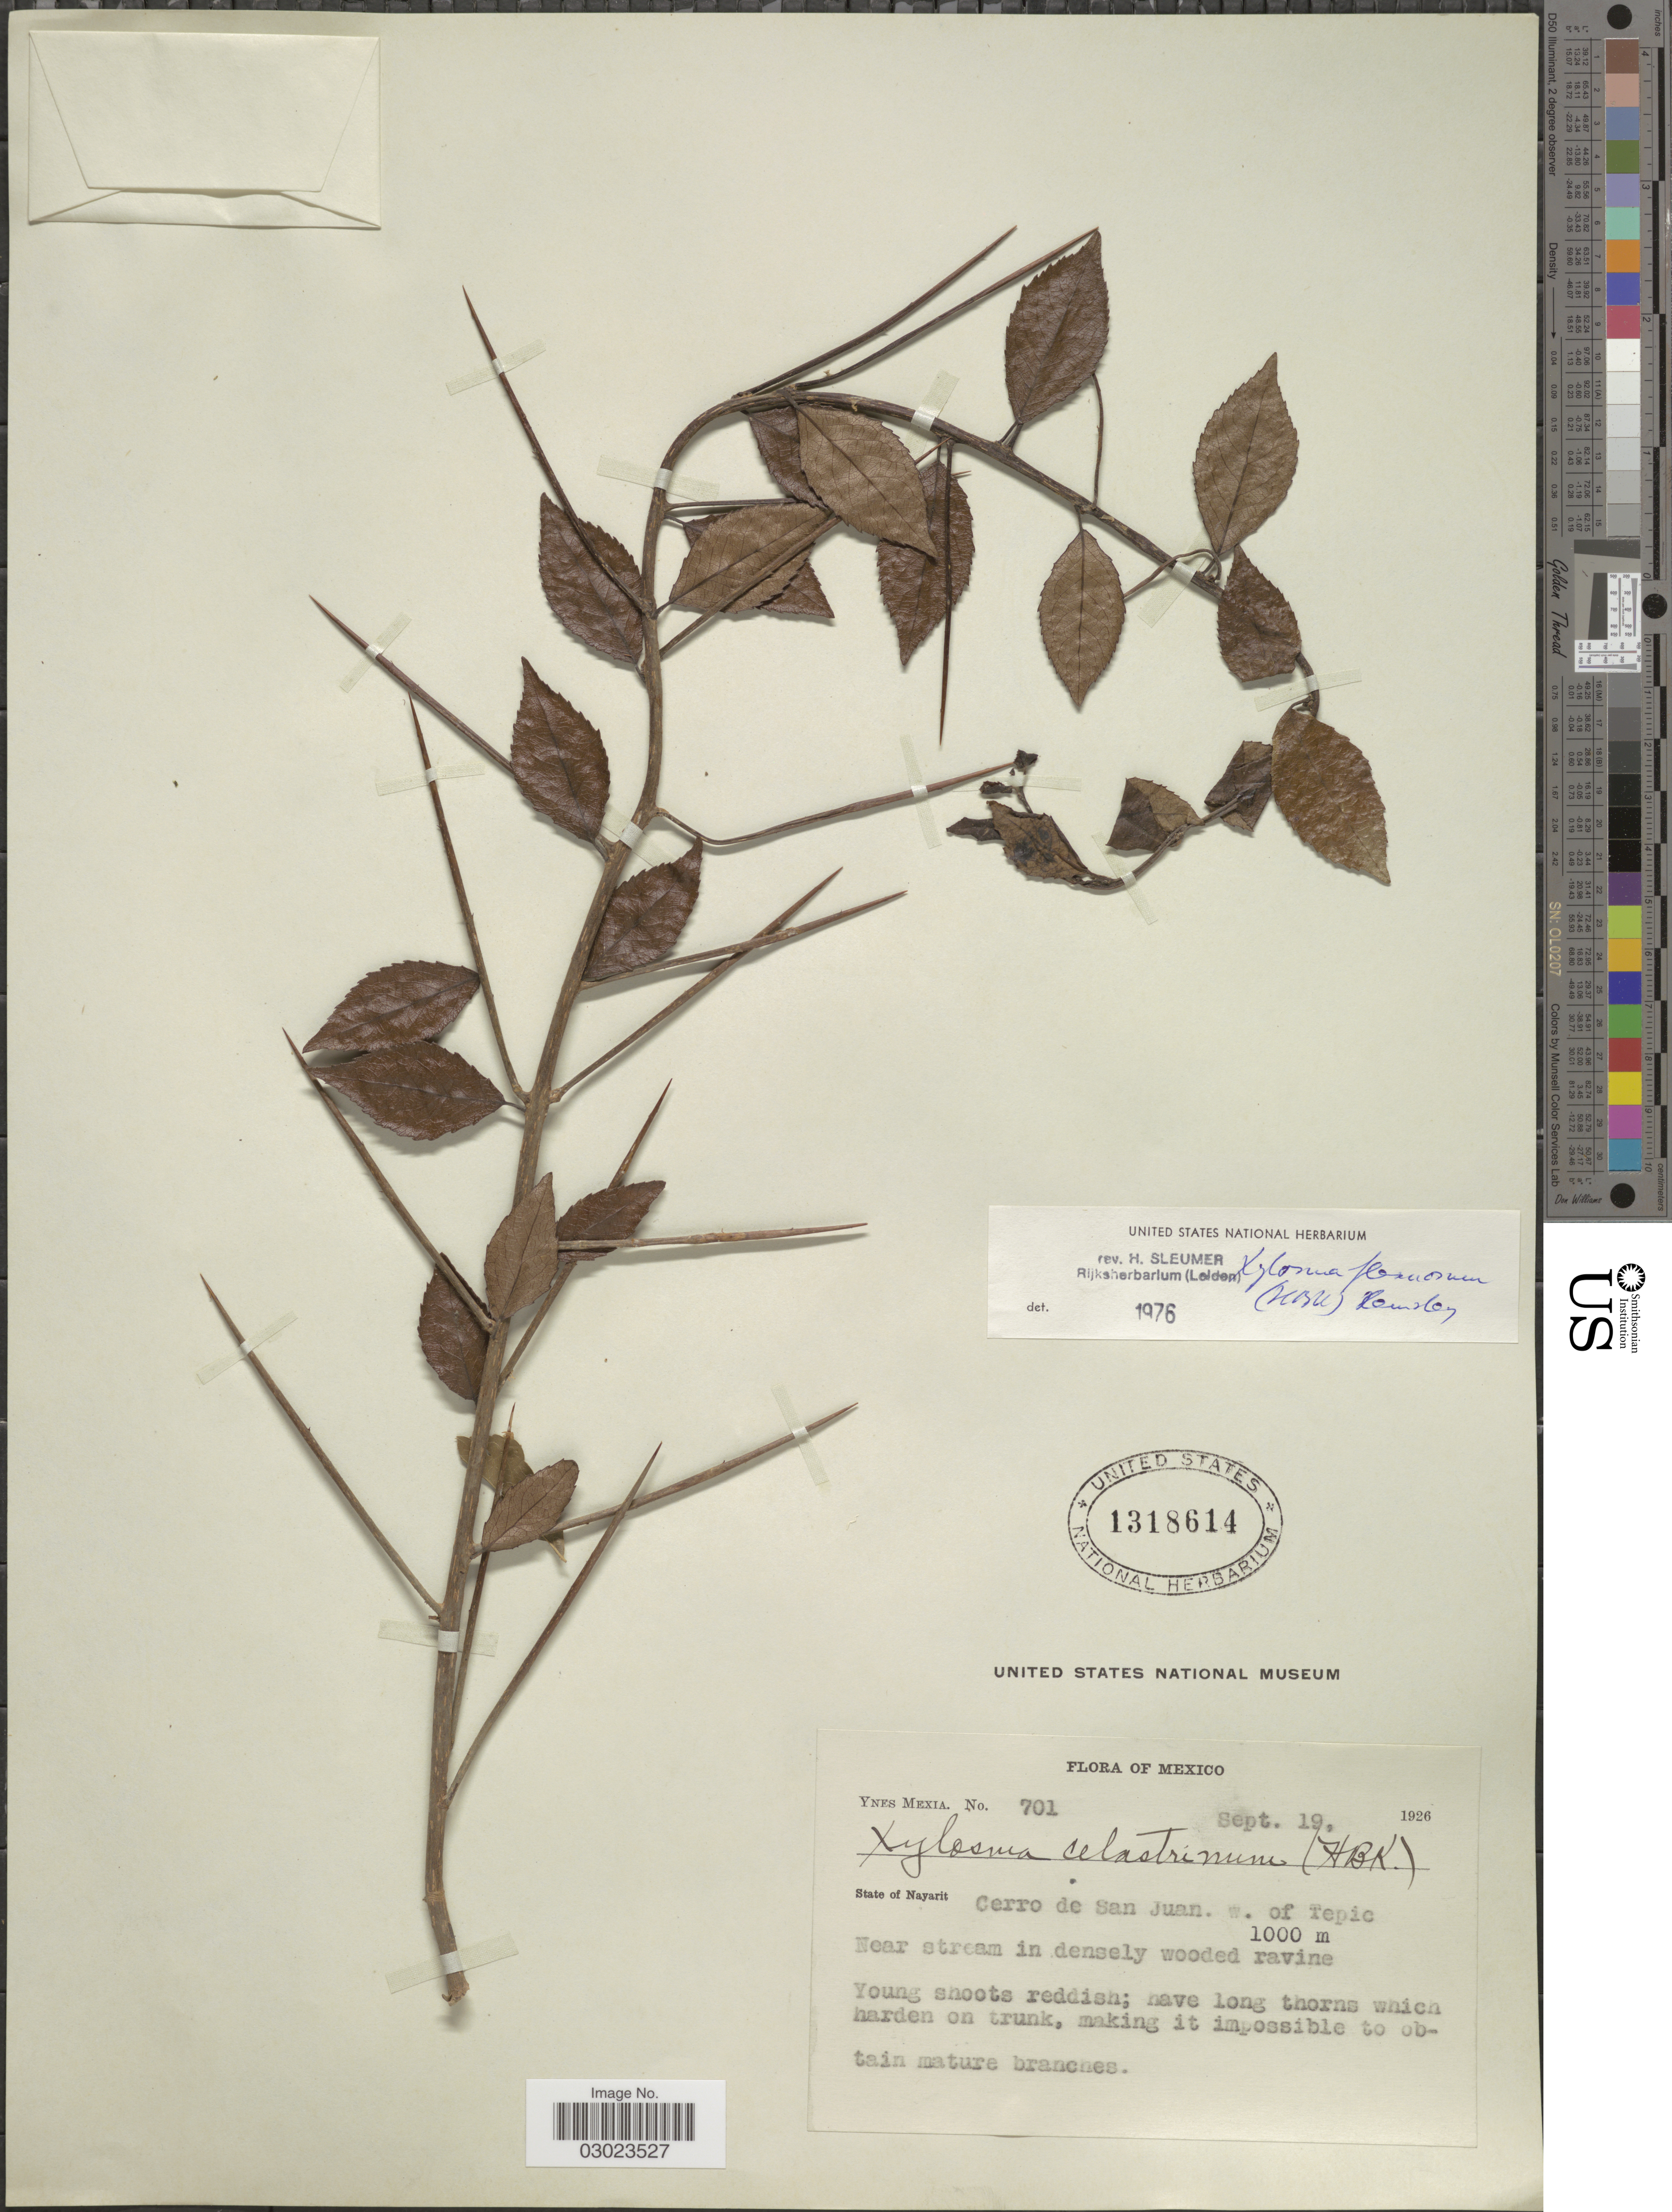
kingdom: Plantae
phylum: Tracheophyta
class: Magnoliopsida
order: Malpighiales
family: Salicaceae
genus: Xylosma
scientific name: Xylosma flexuosa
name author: (Kunth) Hemsl.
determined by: Sleumer, H. O.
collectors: Y. Mexia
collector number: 701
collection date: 1926-09-19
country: Mexico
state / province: Nayarit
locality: Cerro de San Juan, w. of Tepic.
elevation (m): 1000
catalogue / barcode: US 1318614